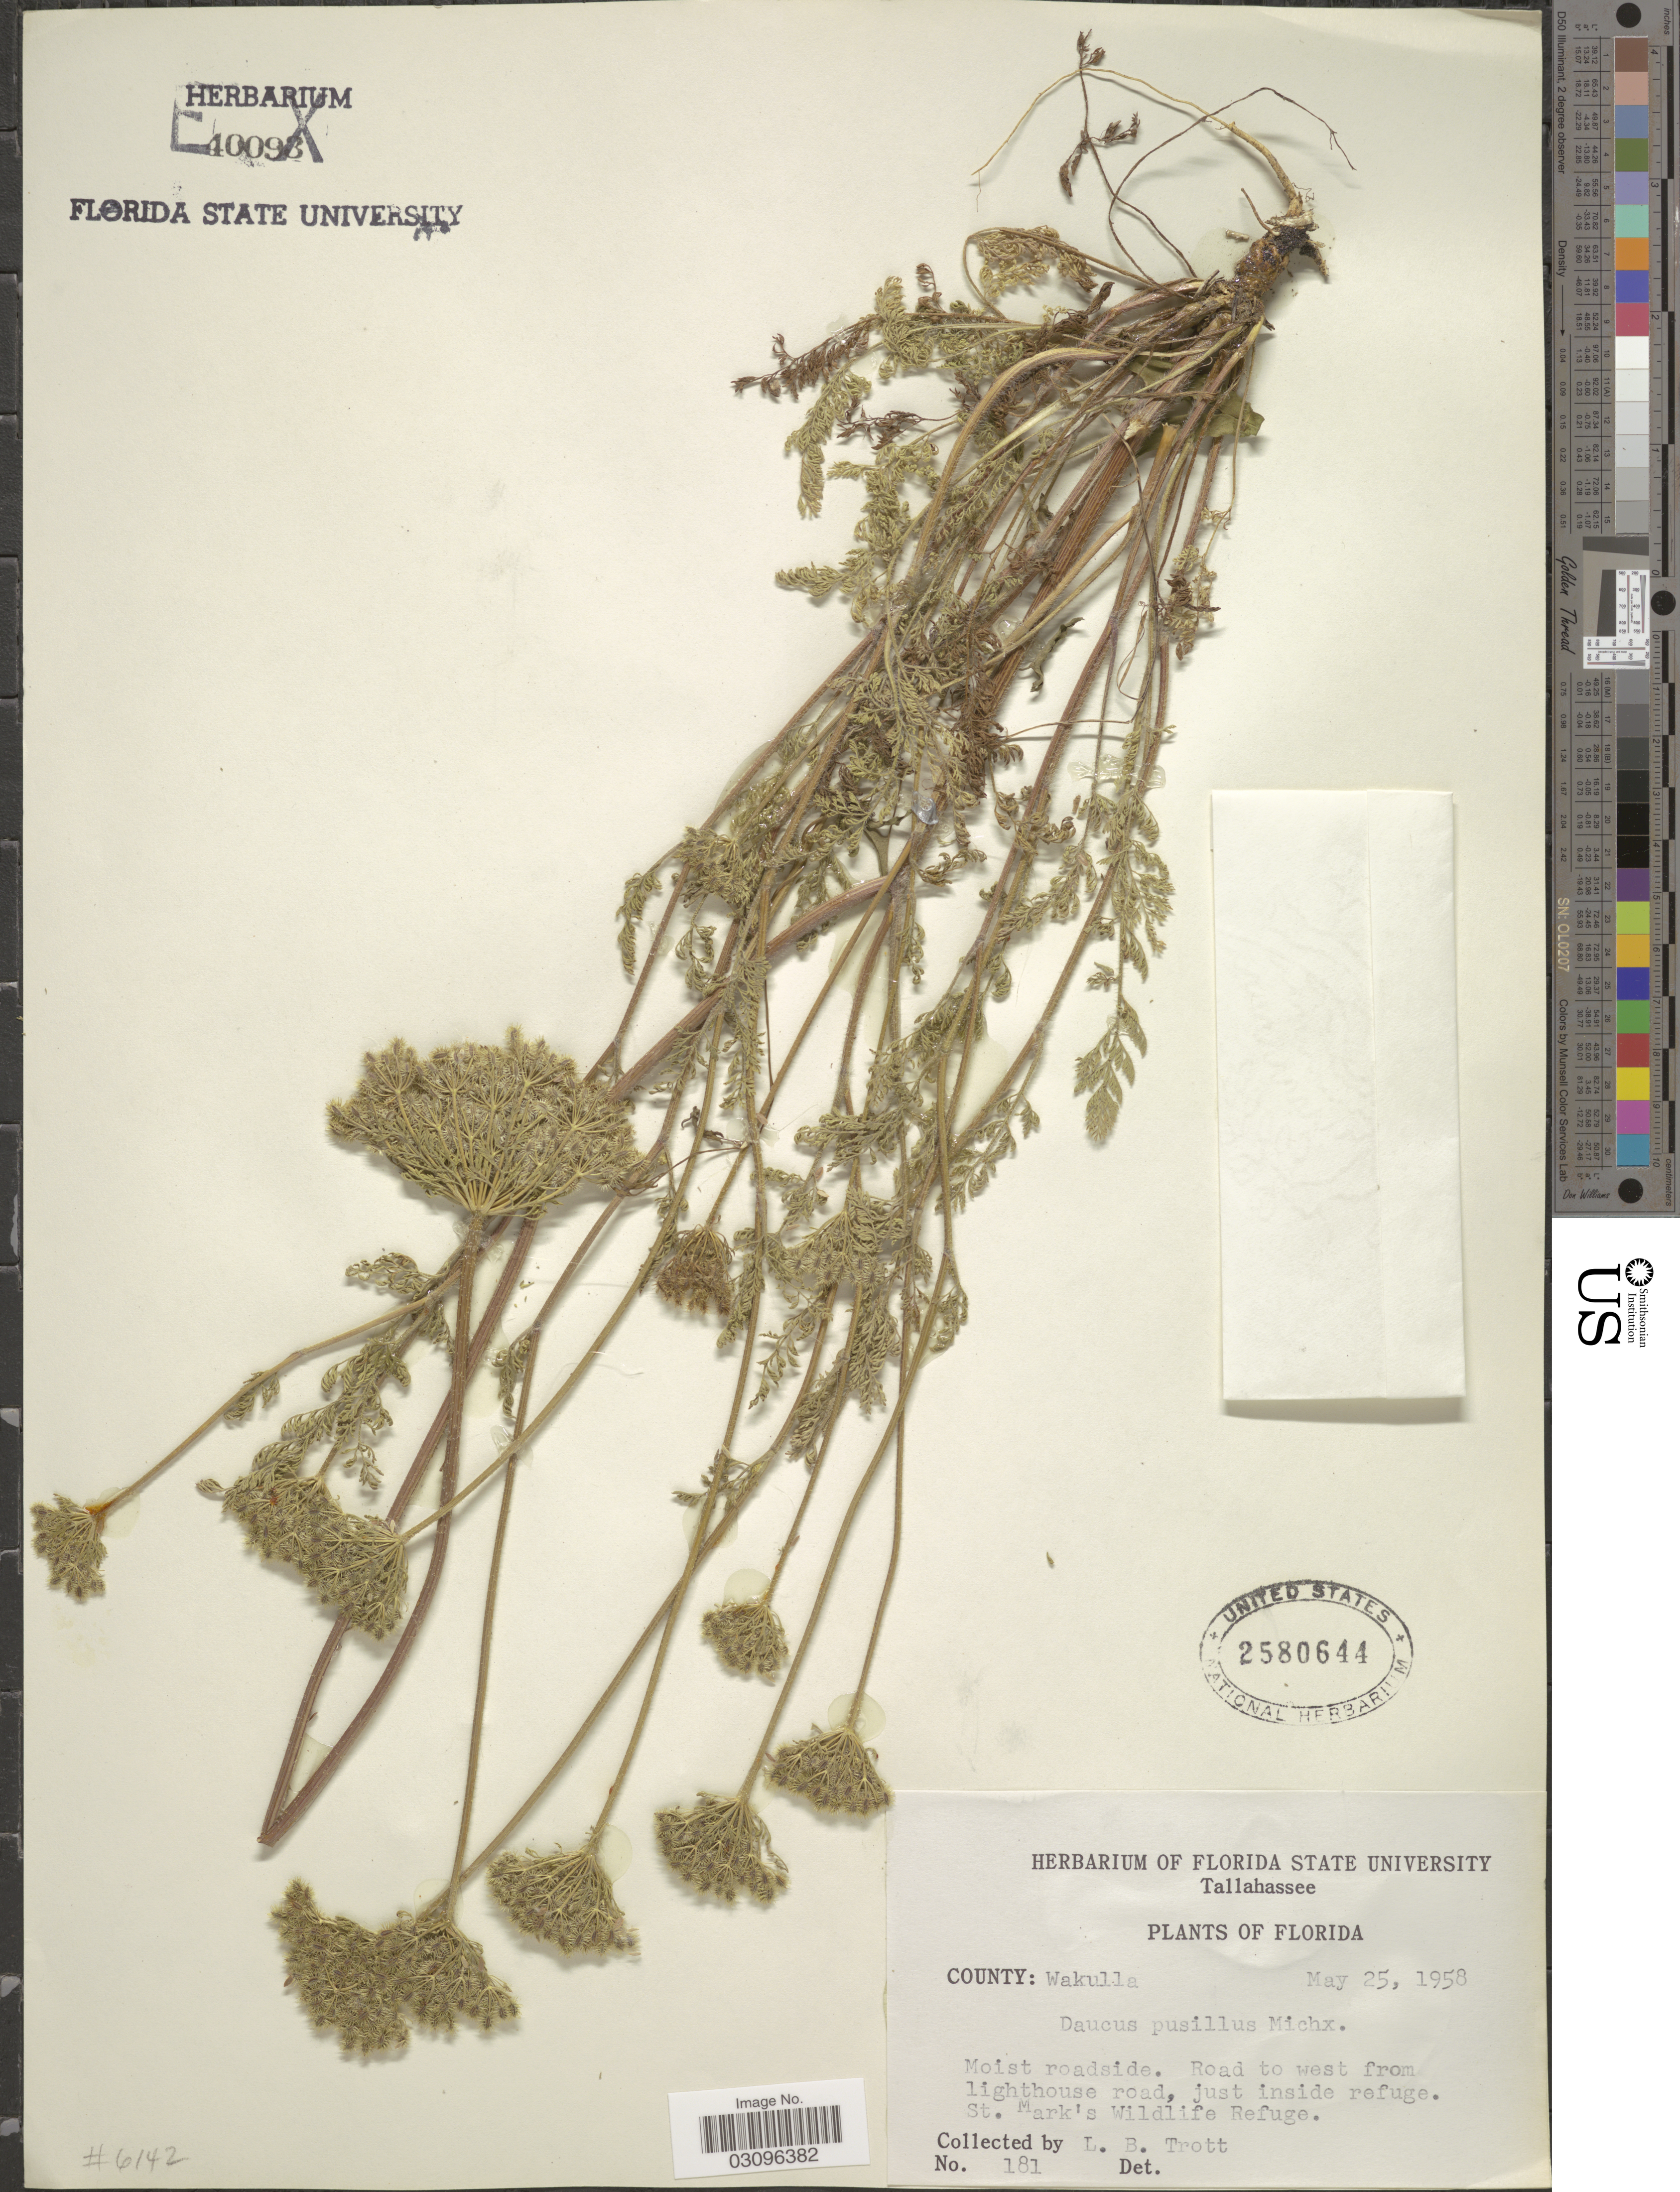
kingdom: Plantae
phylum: Tracheophyta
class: Magnoliopsida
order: Apiales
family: Apiaceae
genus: Daucus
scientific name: Daucus pusillus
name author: Michx.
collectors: L. Trott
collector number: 181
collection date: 1958-05-25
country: United States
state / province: Florida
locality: County: Wakulla. Road to west from lighthouse road, just inside refuge. St. Mark's Wildlife Refuge.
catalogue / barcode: US 2580644